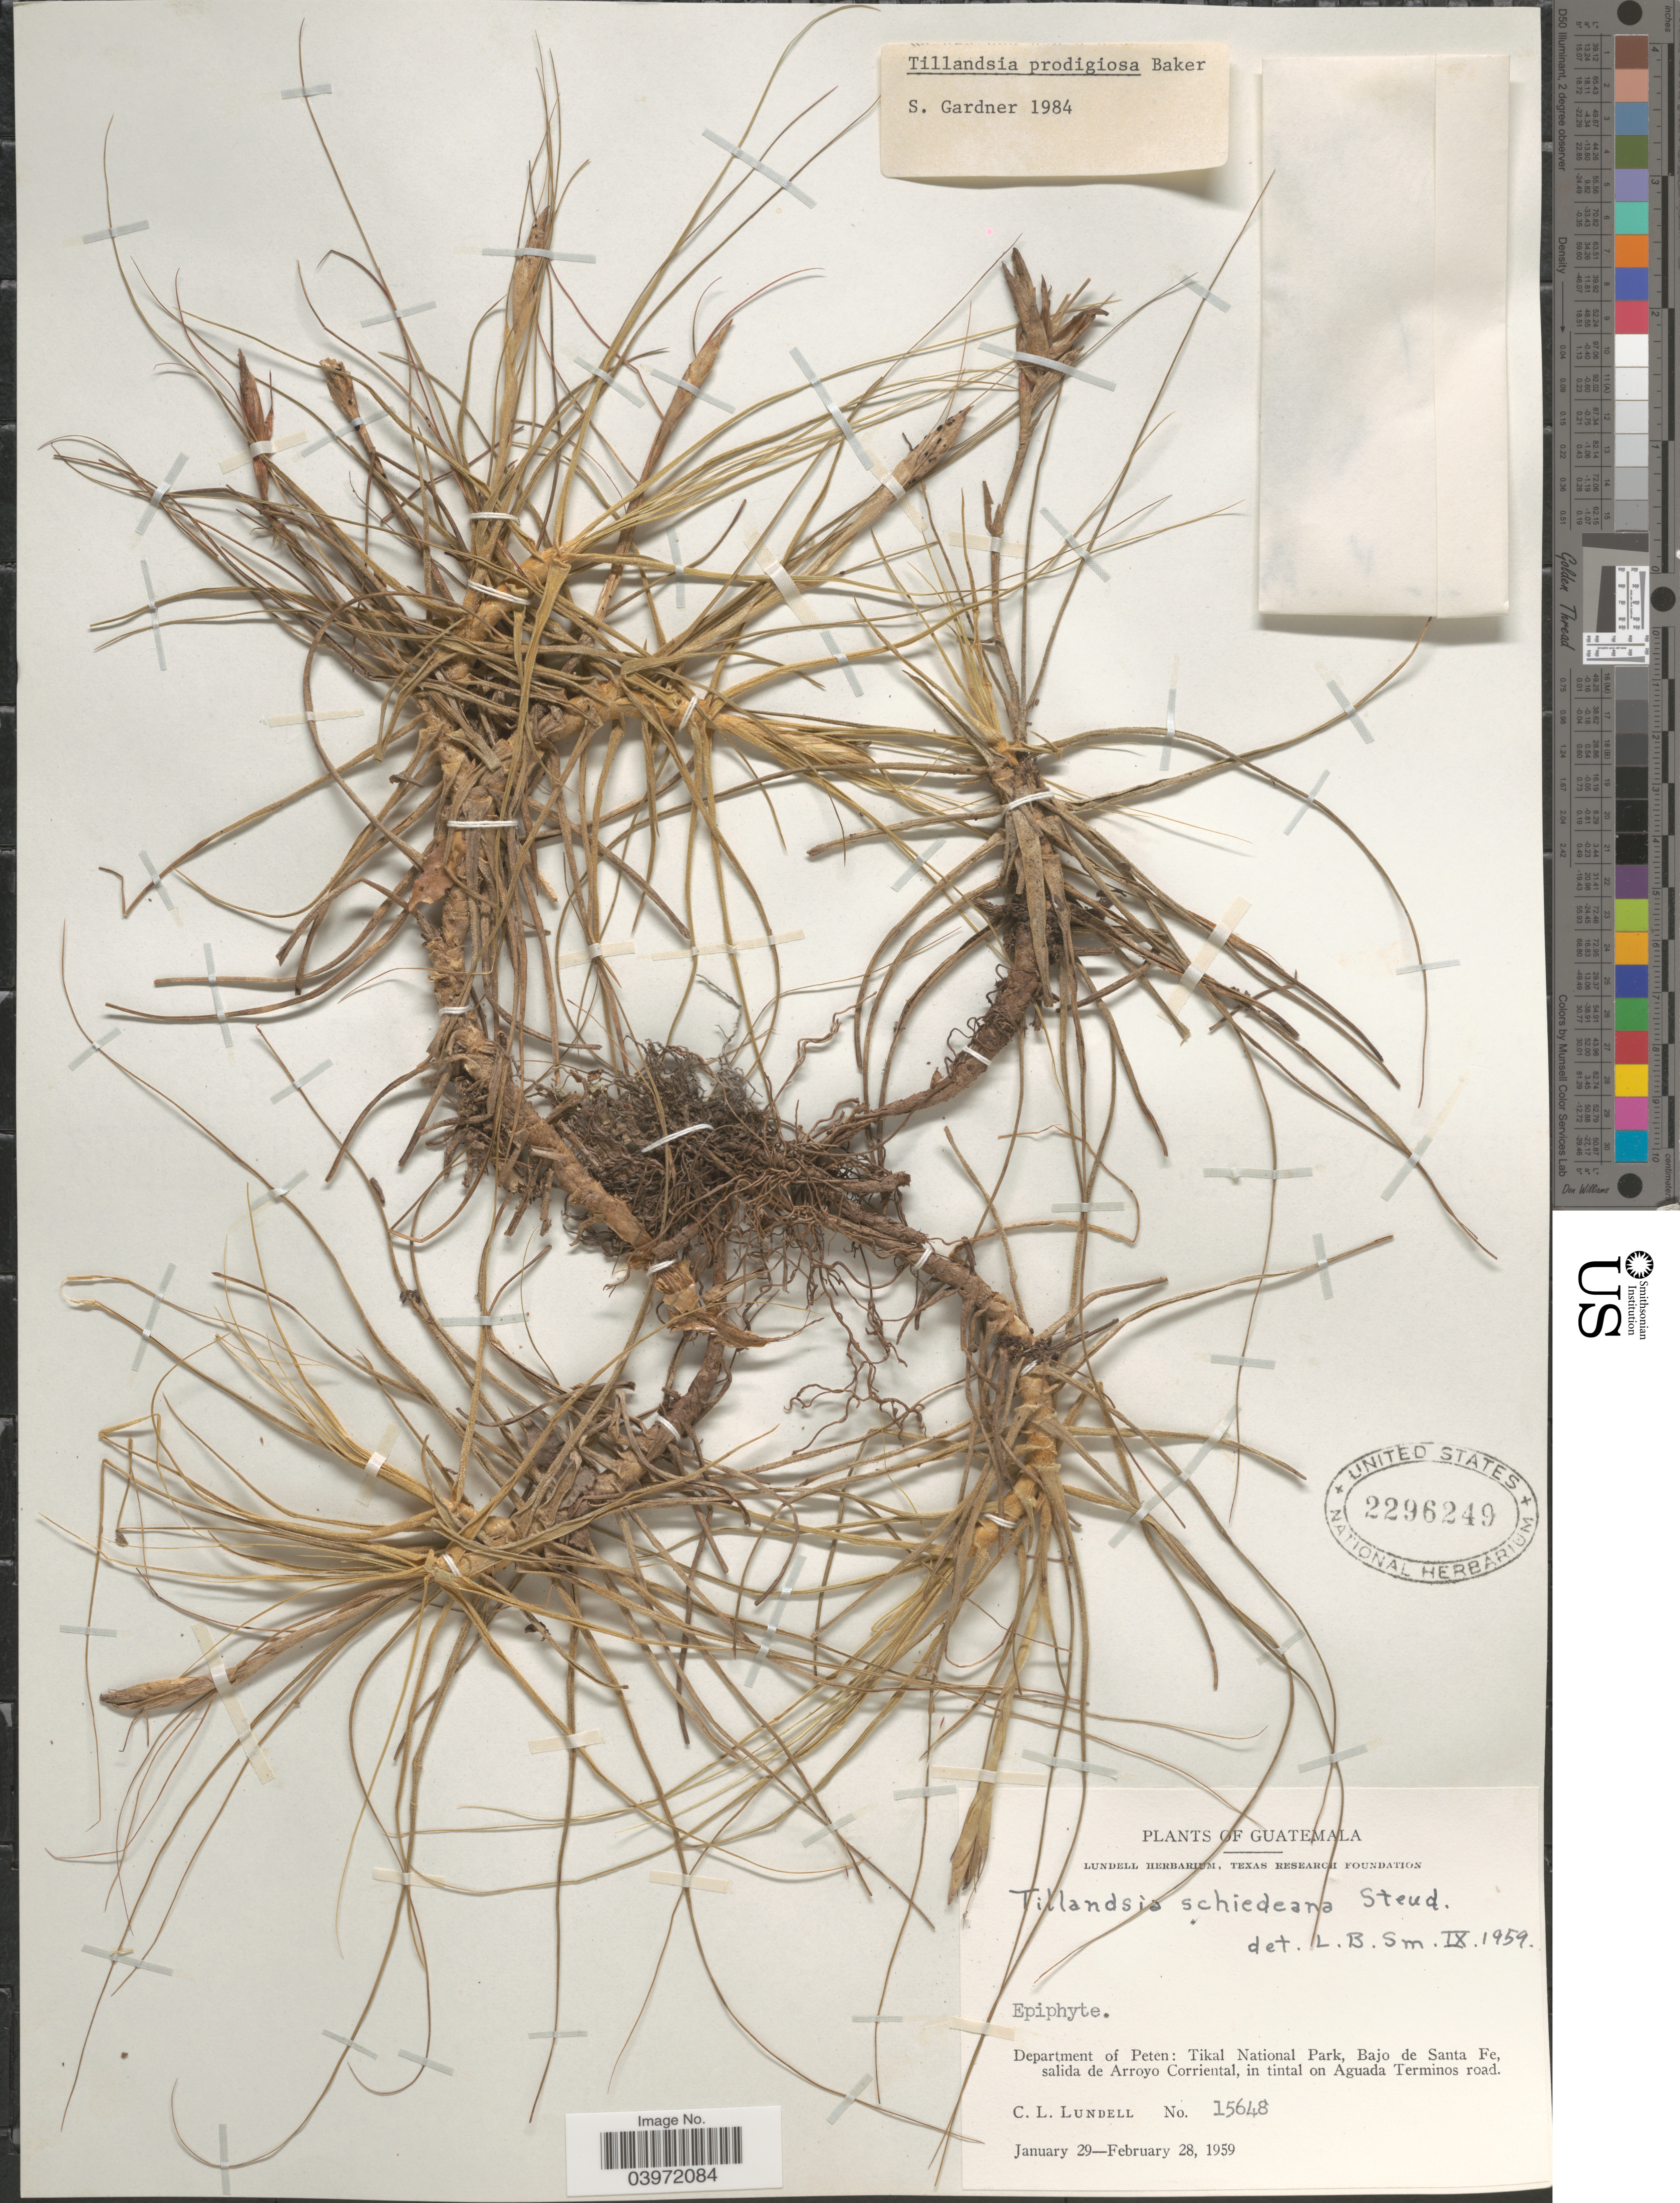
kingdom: Plantae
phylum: Tracheophyta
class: Liliopsida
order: Poales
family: Bromeliaceae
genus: Tillandsia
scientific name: Tillandsia schiedeana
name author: Steud.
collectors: C. L. Lundell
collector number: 15648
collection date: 1959-01-29/1959-02-28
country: Guatemala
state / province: El Peten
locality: Department of Peten: Tikal National Park, Bajo de Santa Fe, salida de Arroyo Corriental, in tintal on Aguada Terminos road.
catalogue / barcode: US 2296249